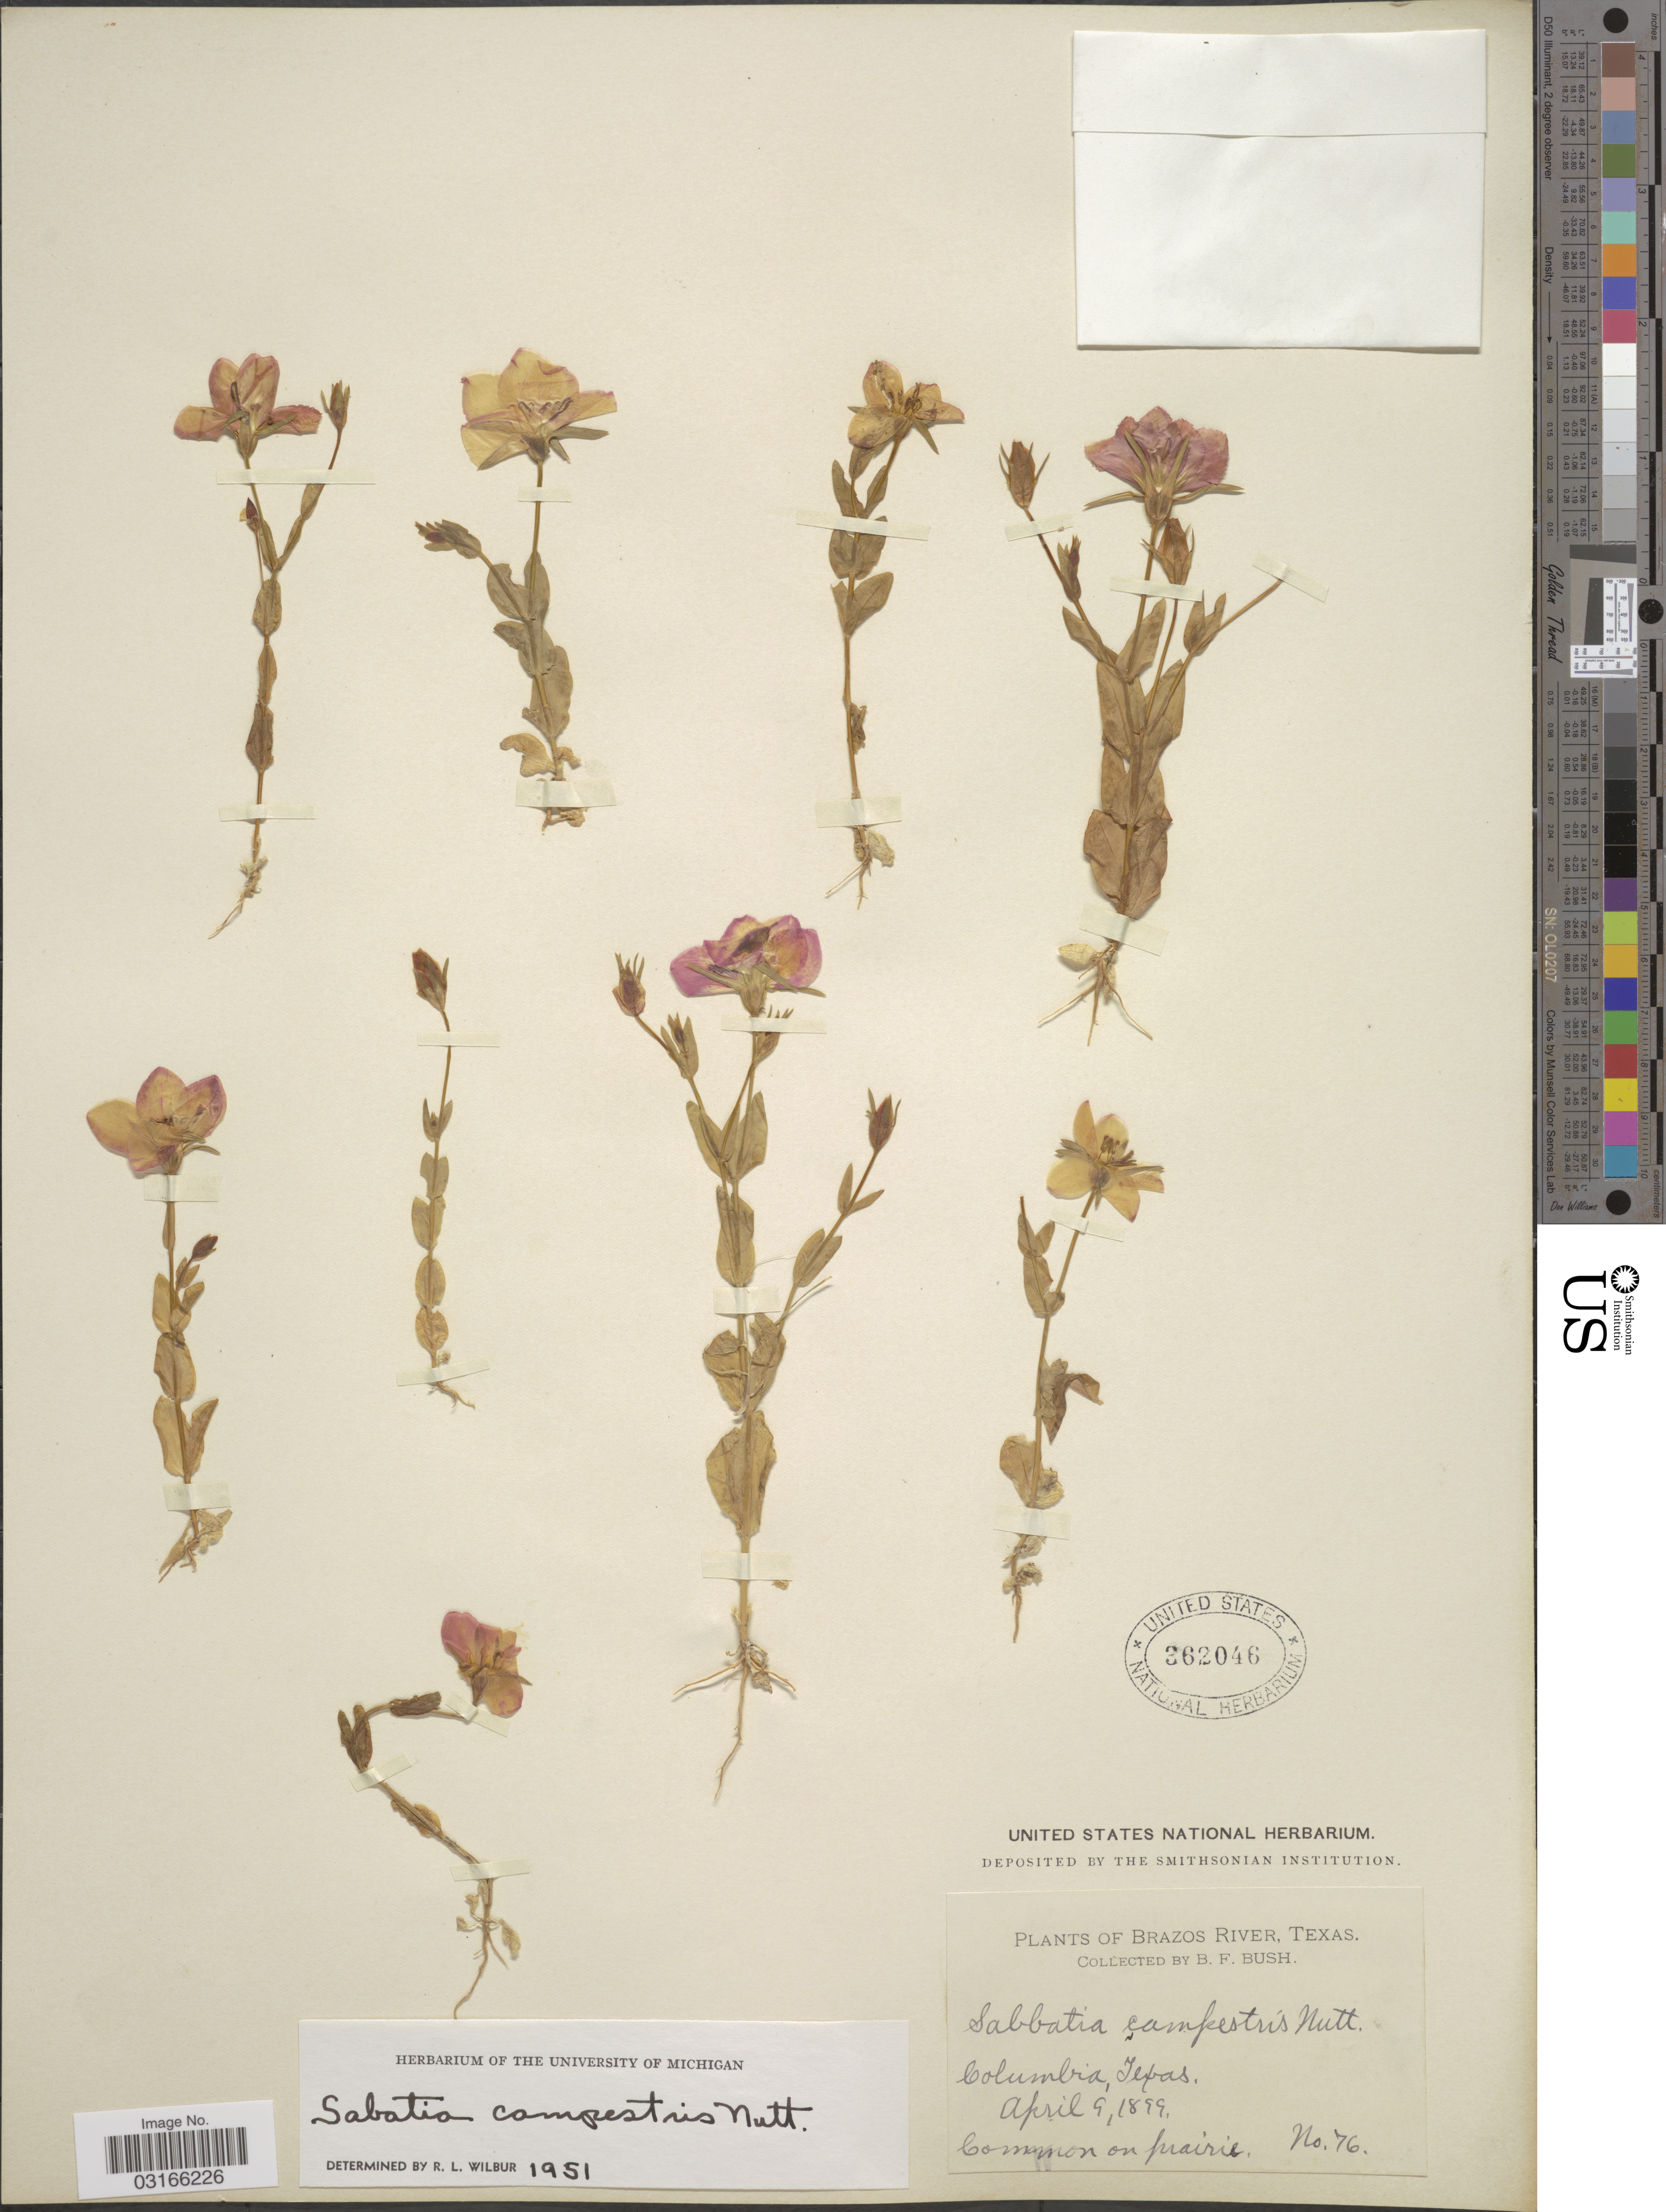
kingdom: Plantae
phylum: Tracheophyta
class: Magnoliopsida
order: Gentianales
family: Gentianaceae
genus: Sabatia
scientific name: Sabatia campestris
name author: Nutt.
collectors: B. F. Bush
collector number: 76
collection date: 1899-04-09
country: United States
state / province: Texas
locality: Brazos River, Columbia.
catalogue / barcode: US 362046